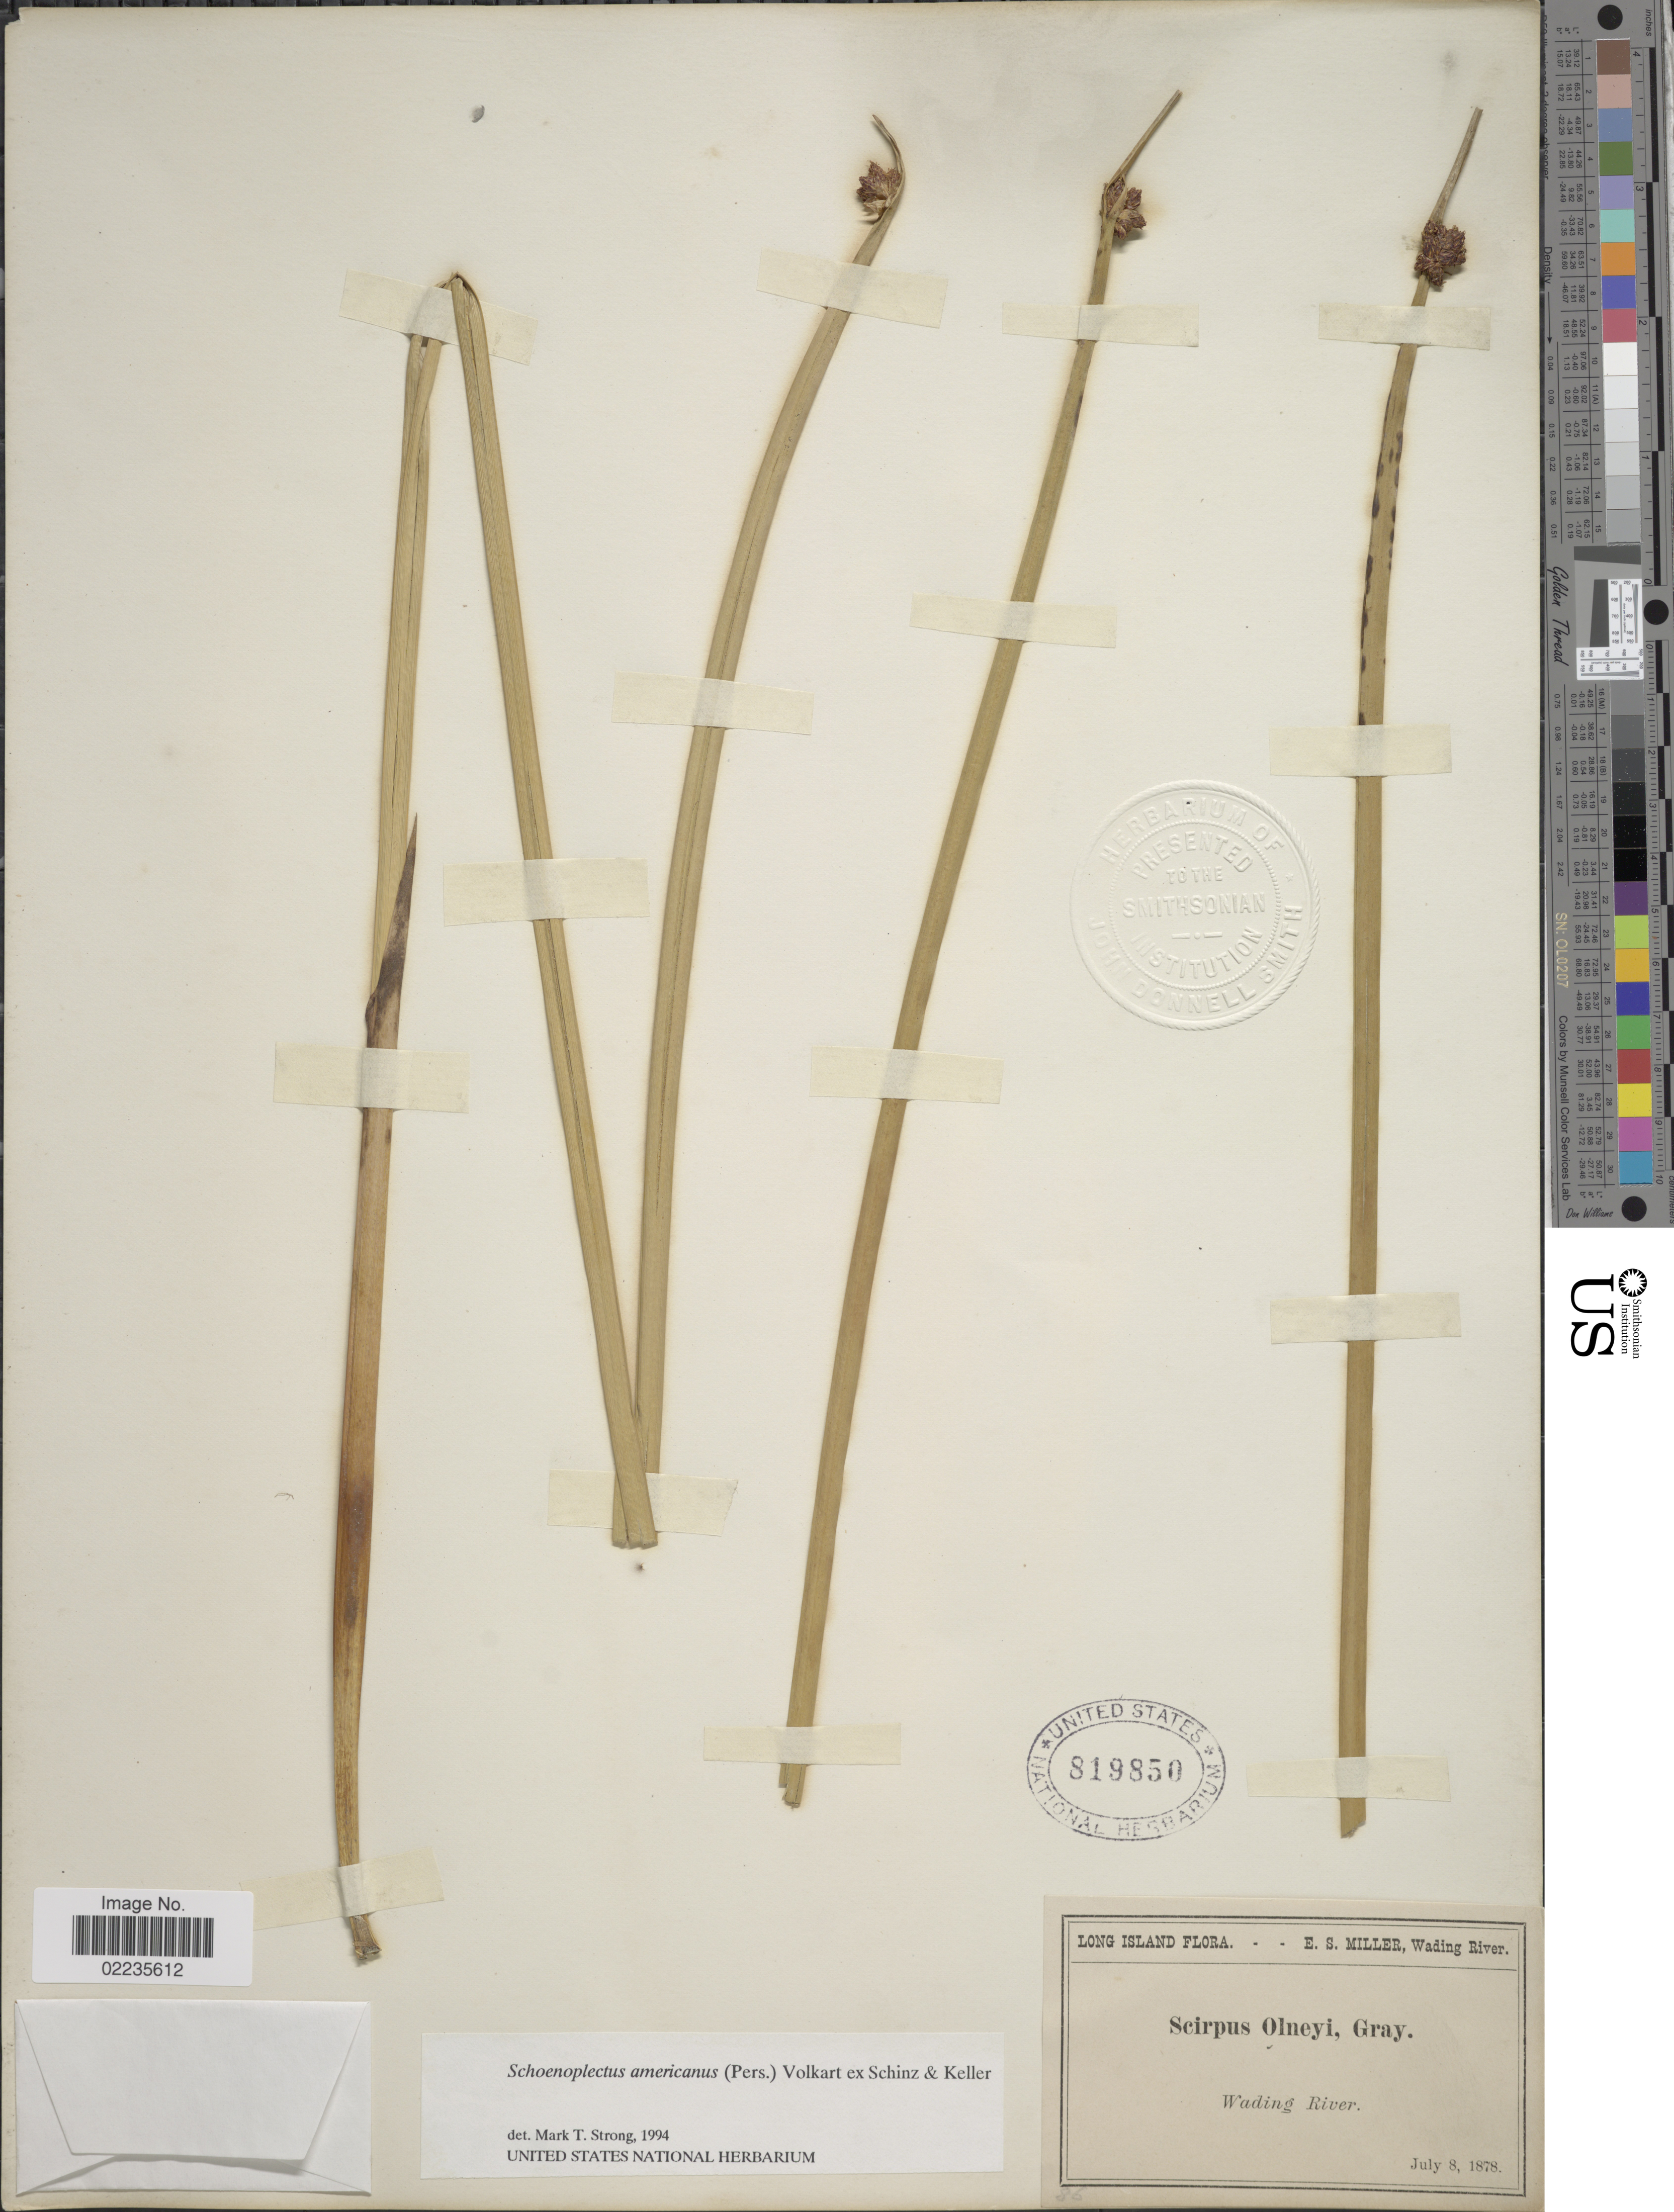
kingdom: Plantae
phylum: Tracheophyta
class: Liliopsida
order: Poales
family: Cyperaceae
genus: Schoenoplectus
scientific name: Schoenoplectus americanus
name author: (Pers.) Volkart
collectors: E. S. Miller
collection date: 1878-07-08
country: United States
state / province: New York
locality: Long Island, Wading River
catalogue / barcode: US 819850